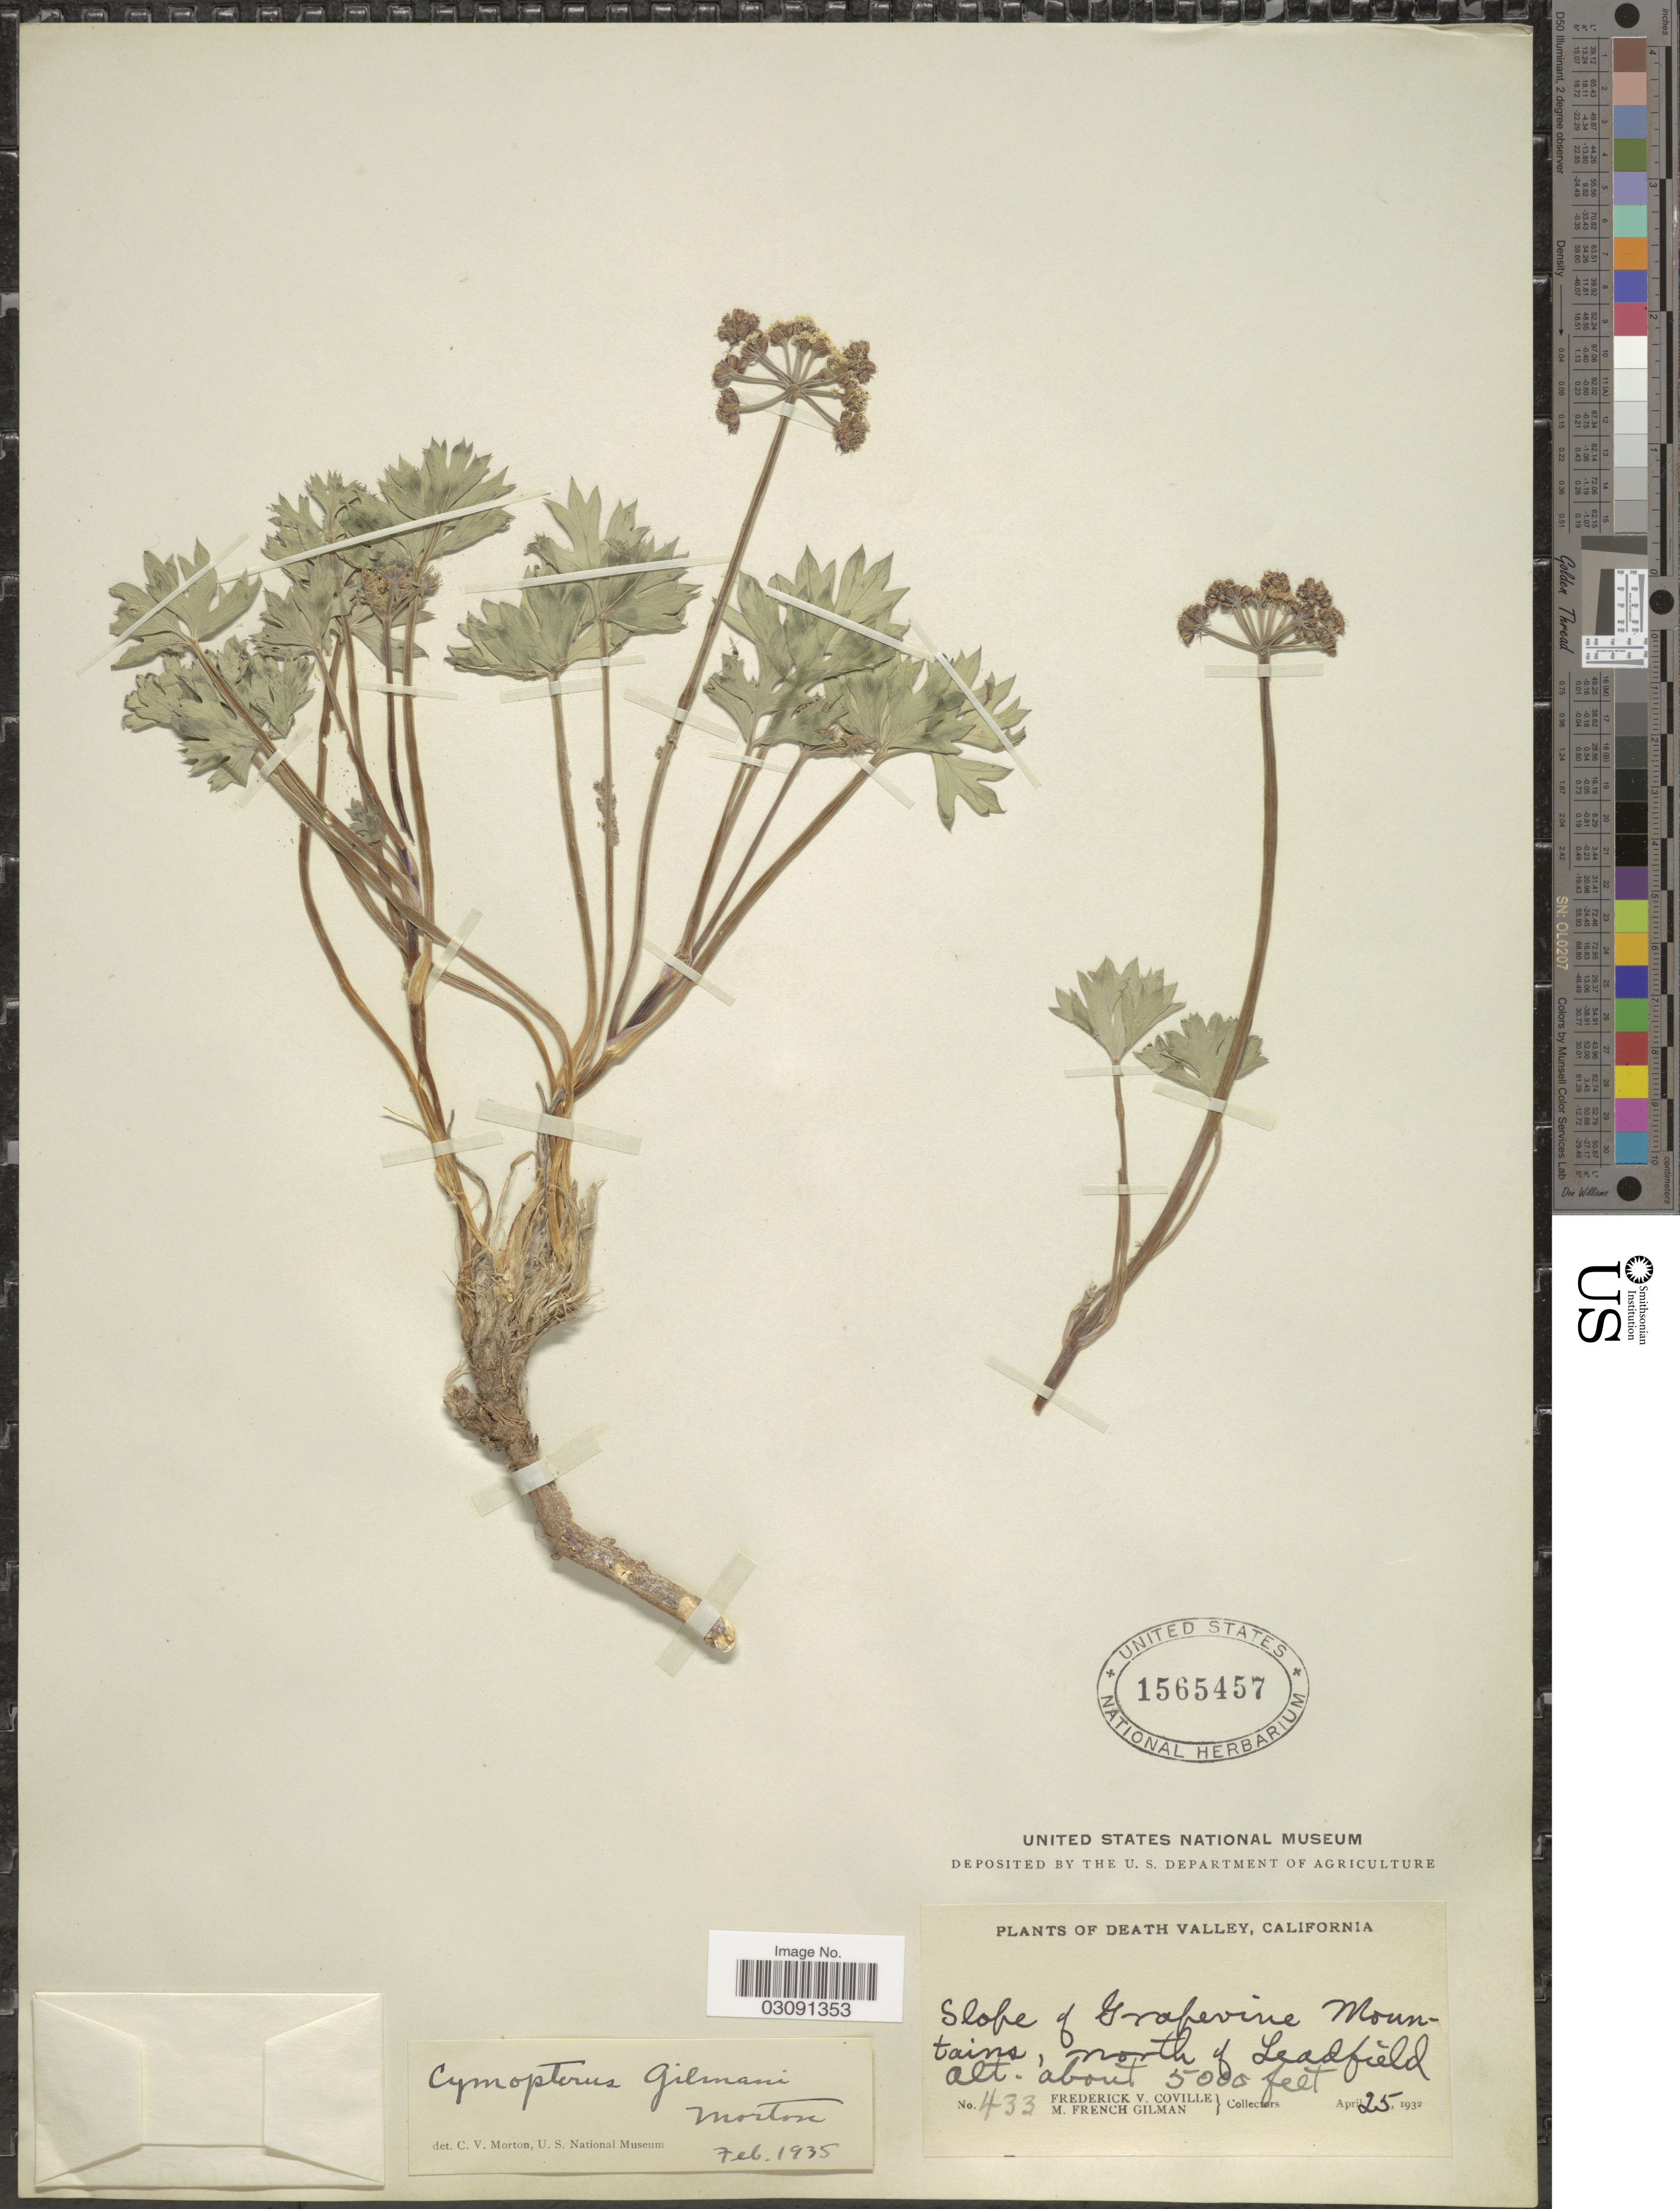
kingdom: Plantae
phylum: Tracheophyta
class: Magnoliopsida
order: Apiales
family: Apiaceae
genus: Cymopterus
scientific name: Cymopterus gilmanii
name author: C.V. Morton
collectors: F. V. Coville & M. F. Gilman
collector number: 433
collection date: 1933-04-25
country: United States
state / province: California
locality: Death Valley. Slope of Grapevine Mountains, north of Leadfield.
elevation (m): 1524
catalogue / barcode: US 1565457